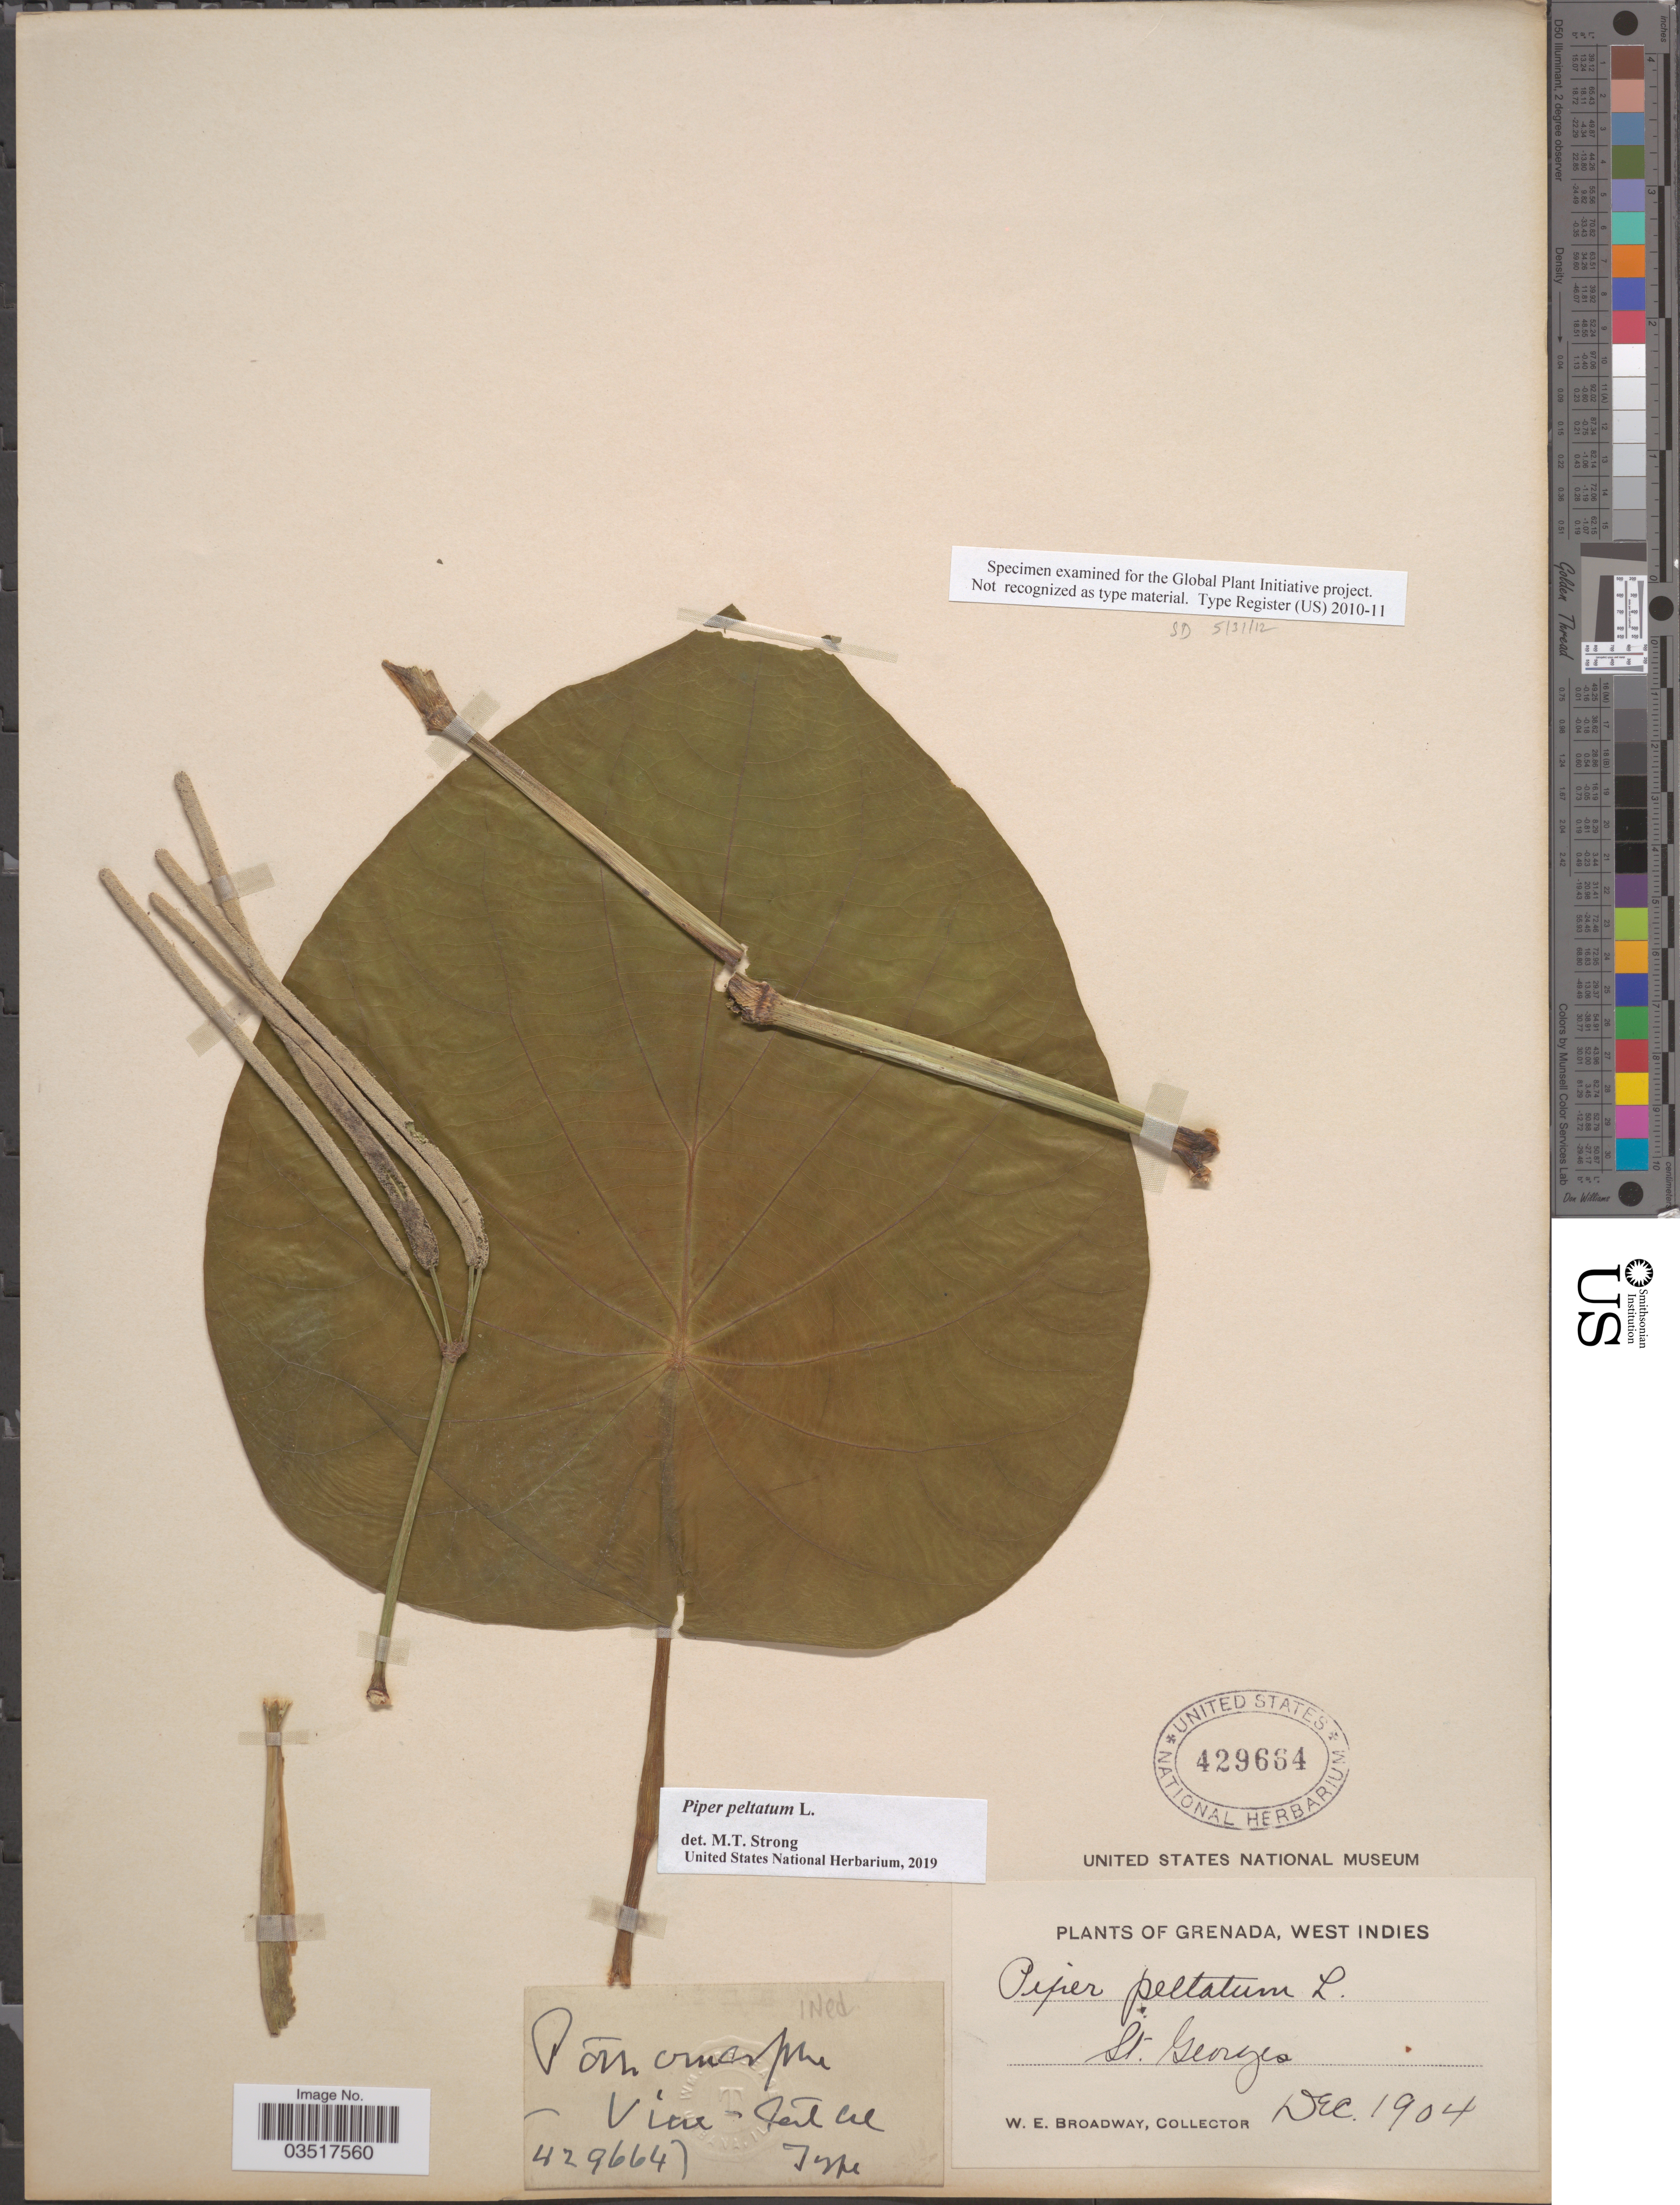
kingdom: Plantae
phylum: Tracheophyta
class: Magnoliopsida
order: Piperales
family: Piperaceae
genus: Piper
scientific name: Piper peltatum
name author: L.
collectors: W. E. Broadway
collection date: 1904-12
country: Grenada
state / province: Saint George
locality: West Indies. St. Georges.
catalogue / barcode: US 429664